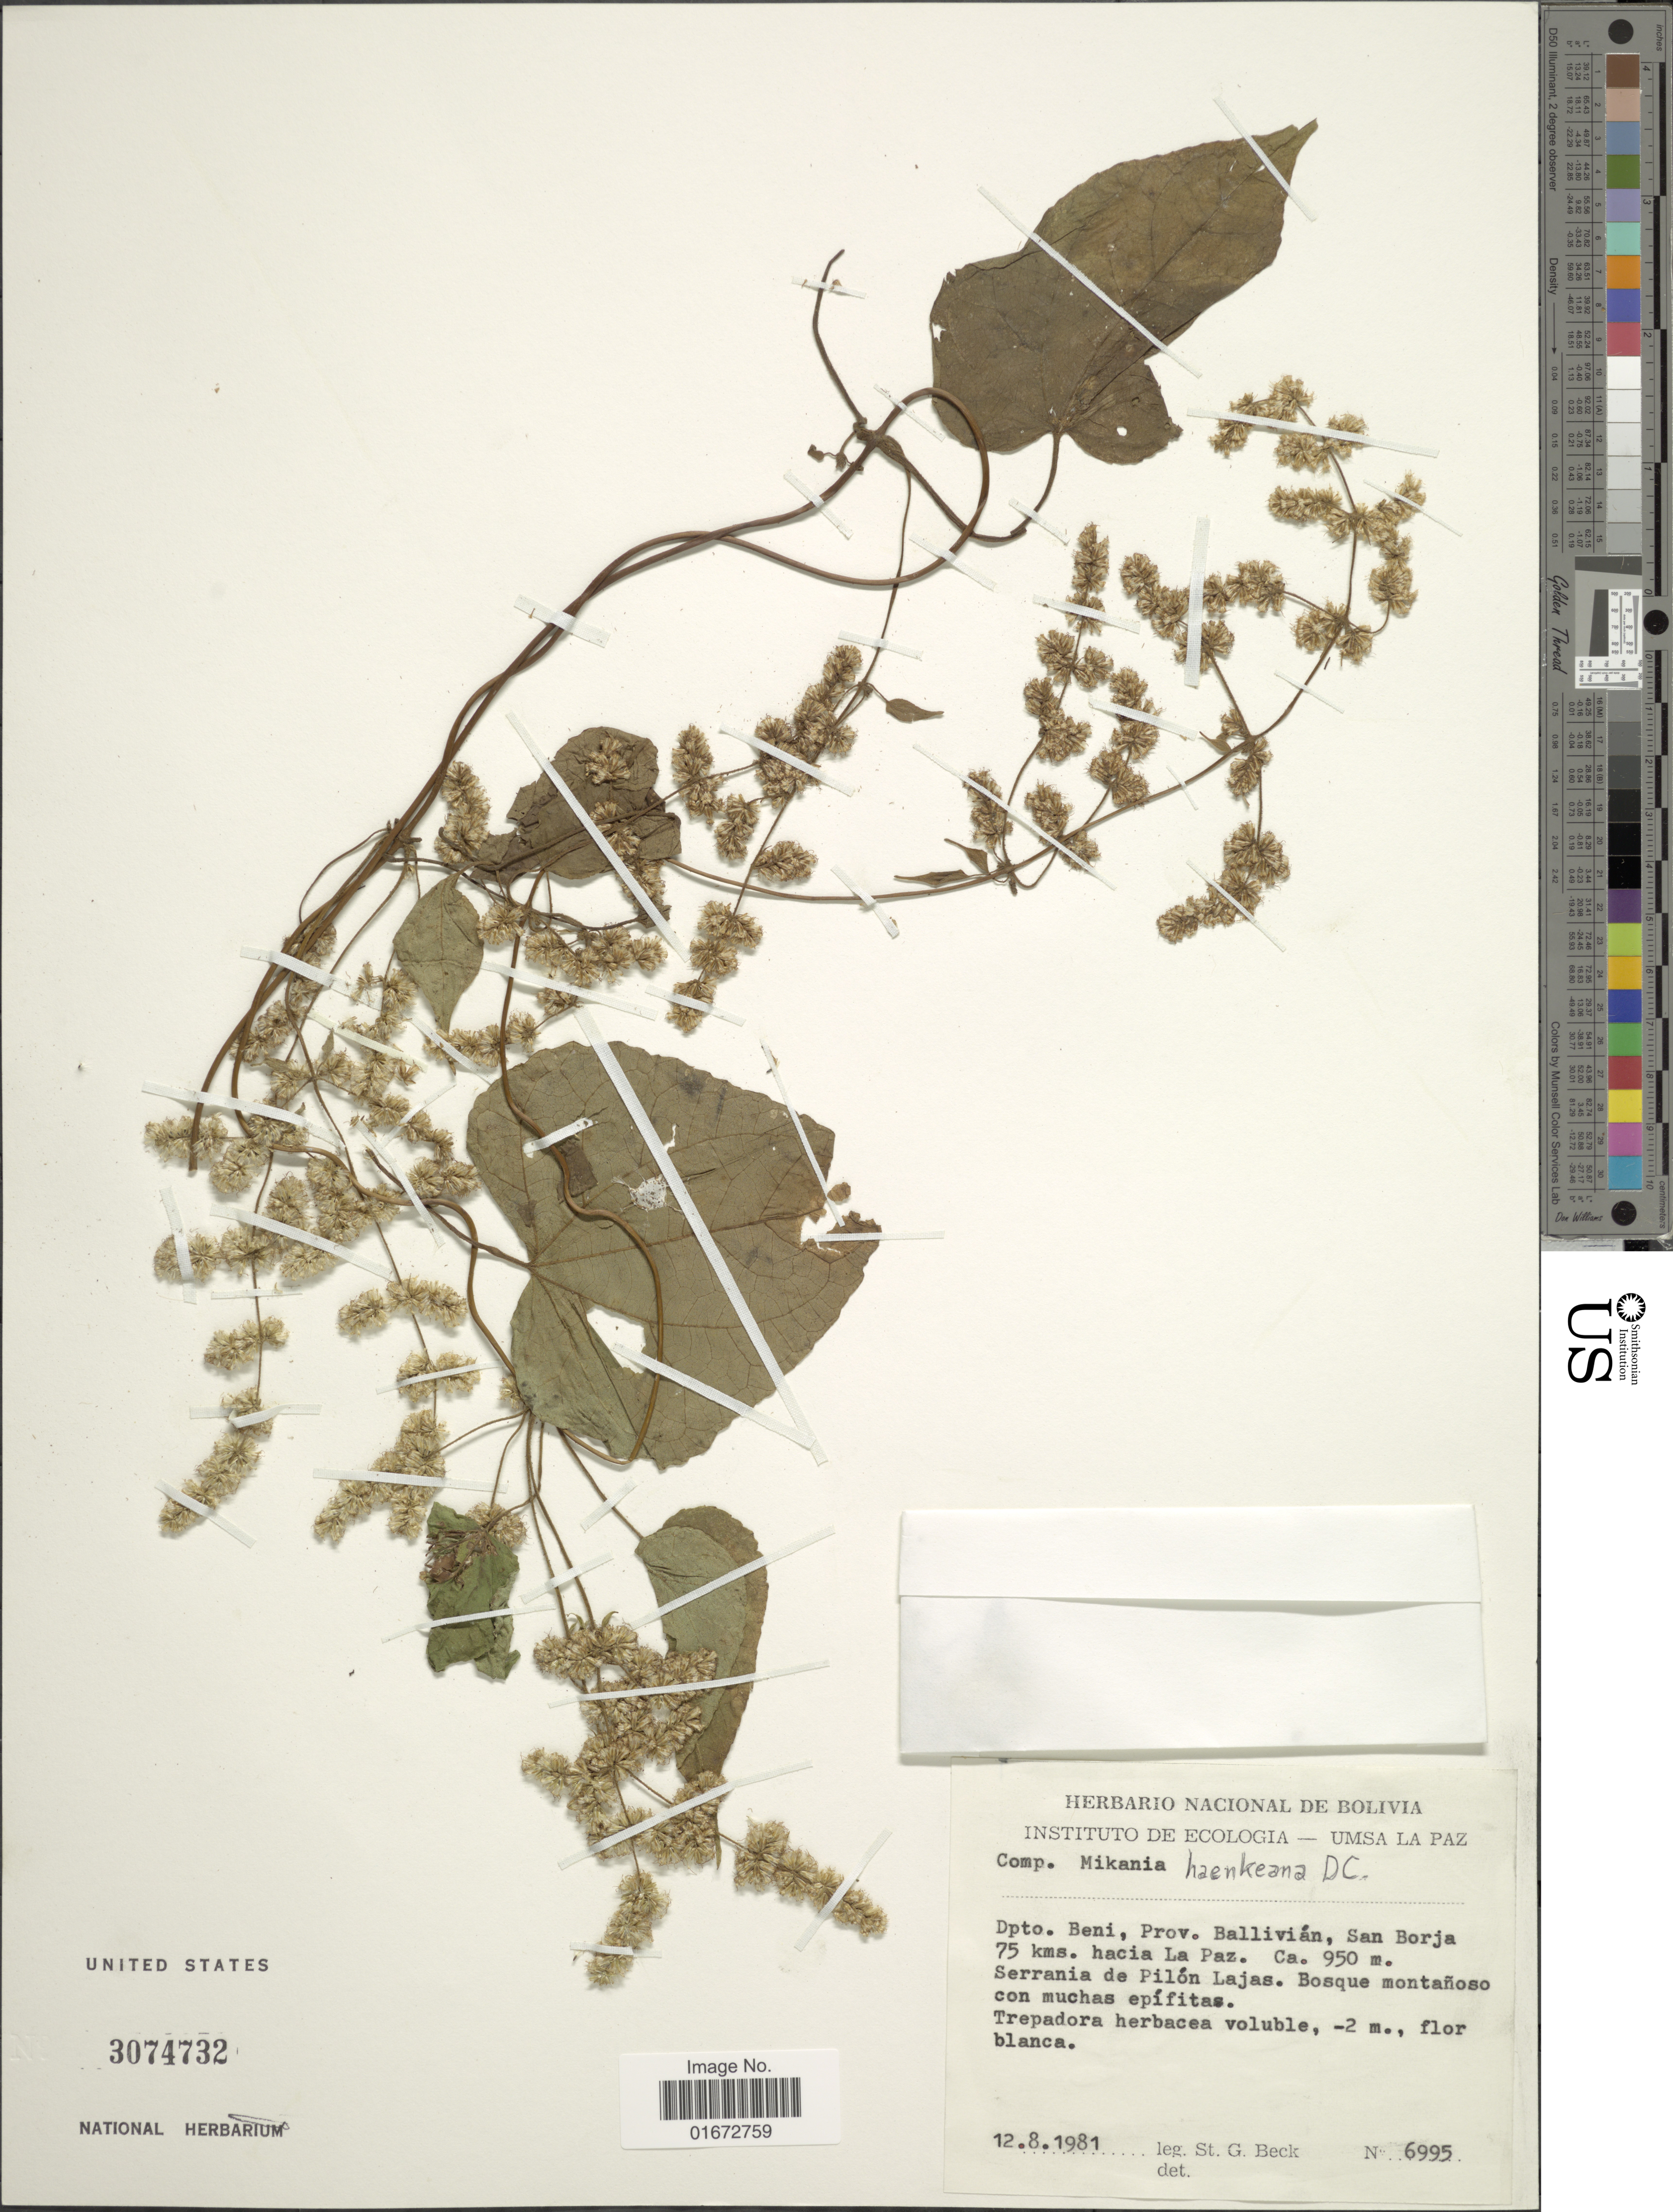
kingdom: Plantae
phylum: Tracheophyta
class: Magnoliopsida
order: Asterales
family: Asteraceae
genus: Mikania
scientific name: Mikania haenkeana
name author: DC.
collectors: S. G. Beck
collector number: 6995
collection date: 1981-08-12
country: Bolivia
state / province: Beni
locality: Dpto. Beni, Prov. Ballivián, San Borja 75 kms. hacia La Paz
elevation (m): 950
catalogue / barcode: US 3074732